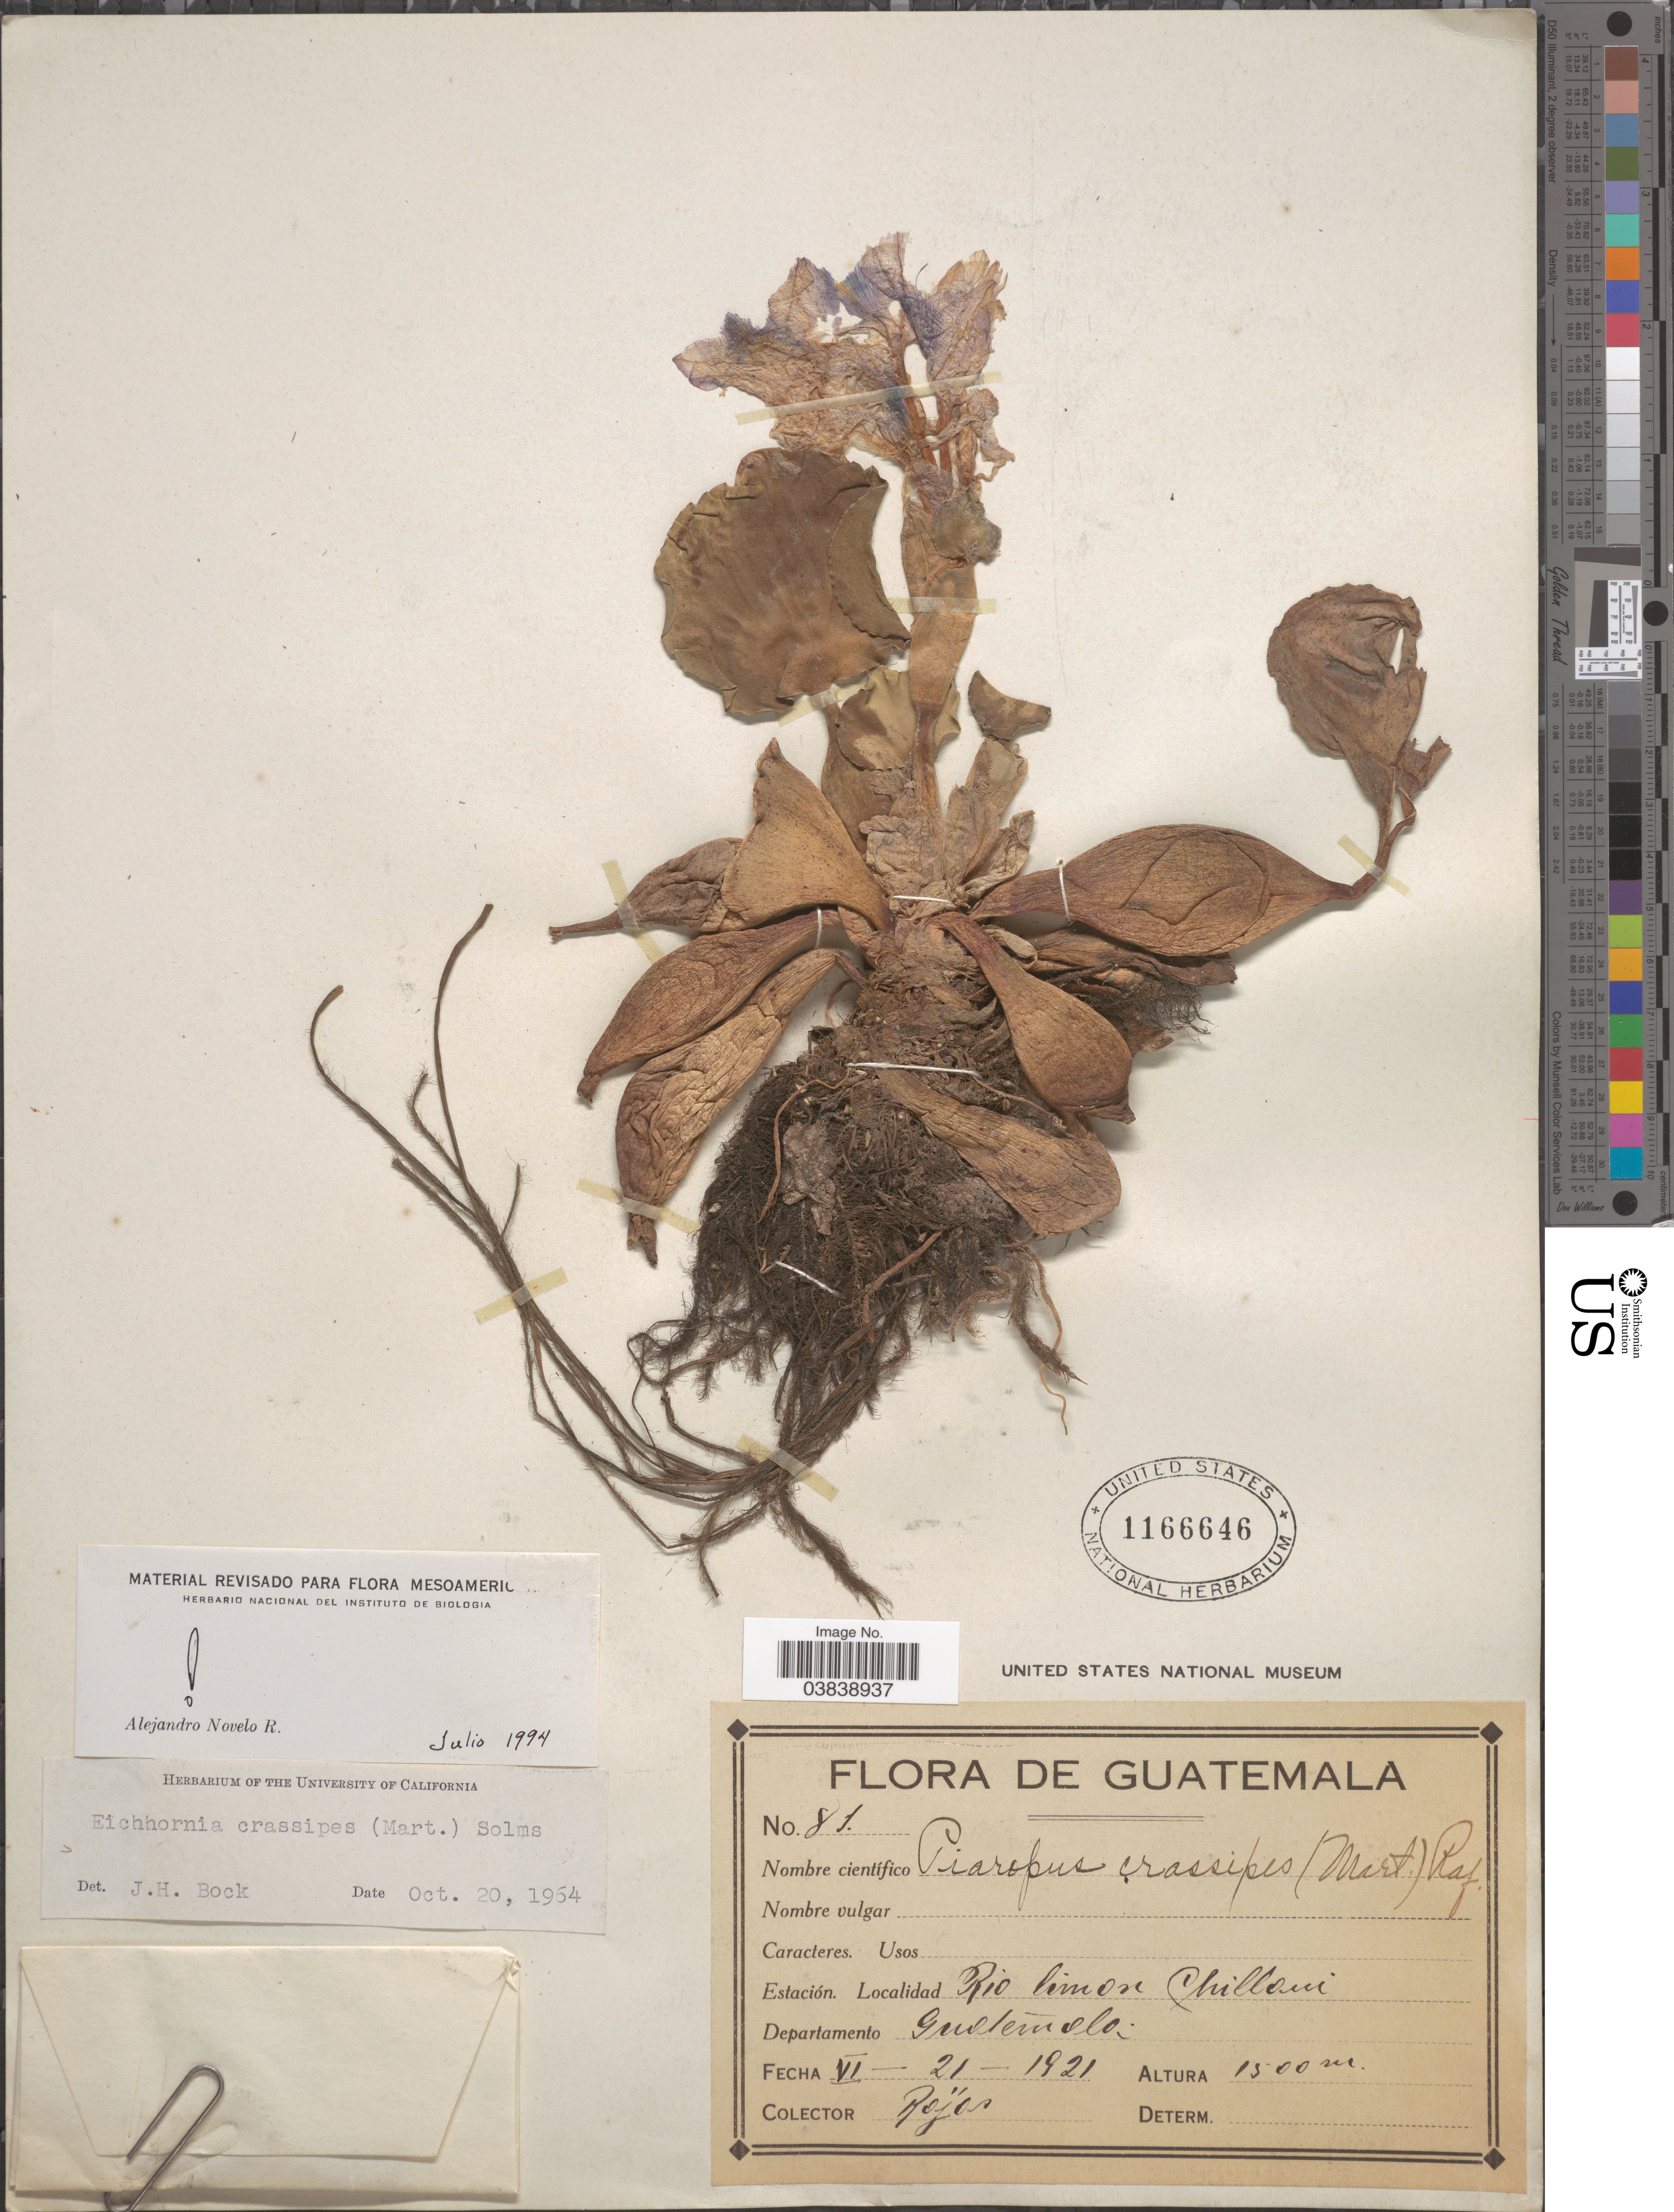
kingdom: Plantae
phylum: Tracheophyta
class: Liliopsida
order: Commelinales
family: Pontederiaceae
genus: Eichhornia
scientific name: Eichhornia crassipes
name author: (Mart.) Solms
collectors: Rójos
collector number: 81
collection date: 1921-06-21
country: Guatemala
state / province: Guatemala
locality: Rio limon Chilloni. Departamento Guatemala.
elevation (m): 1500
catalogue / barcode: US 1166646